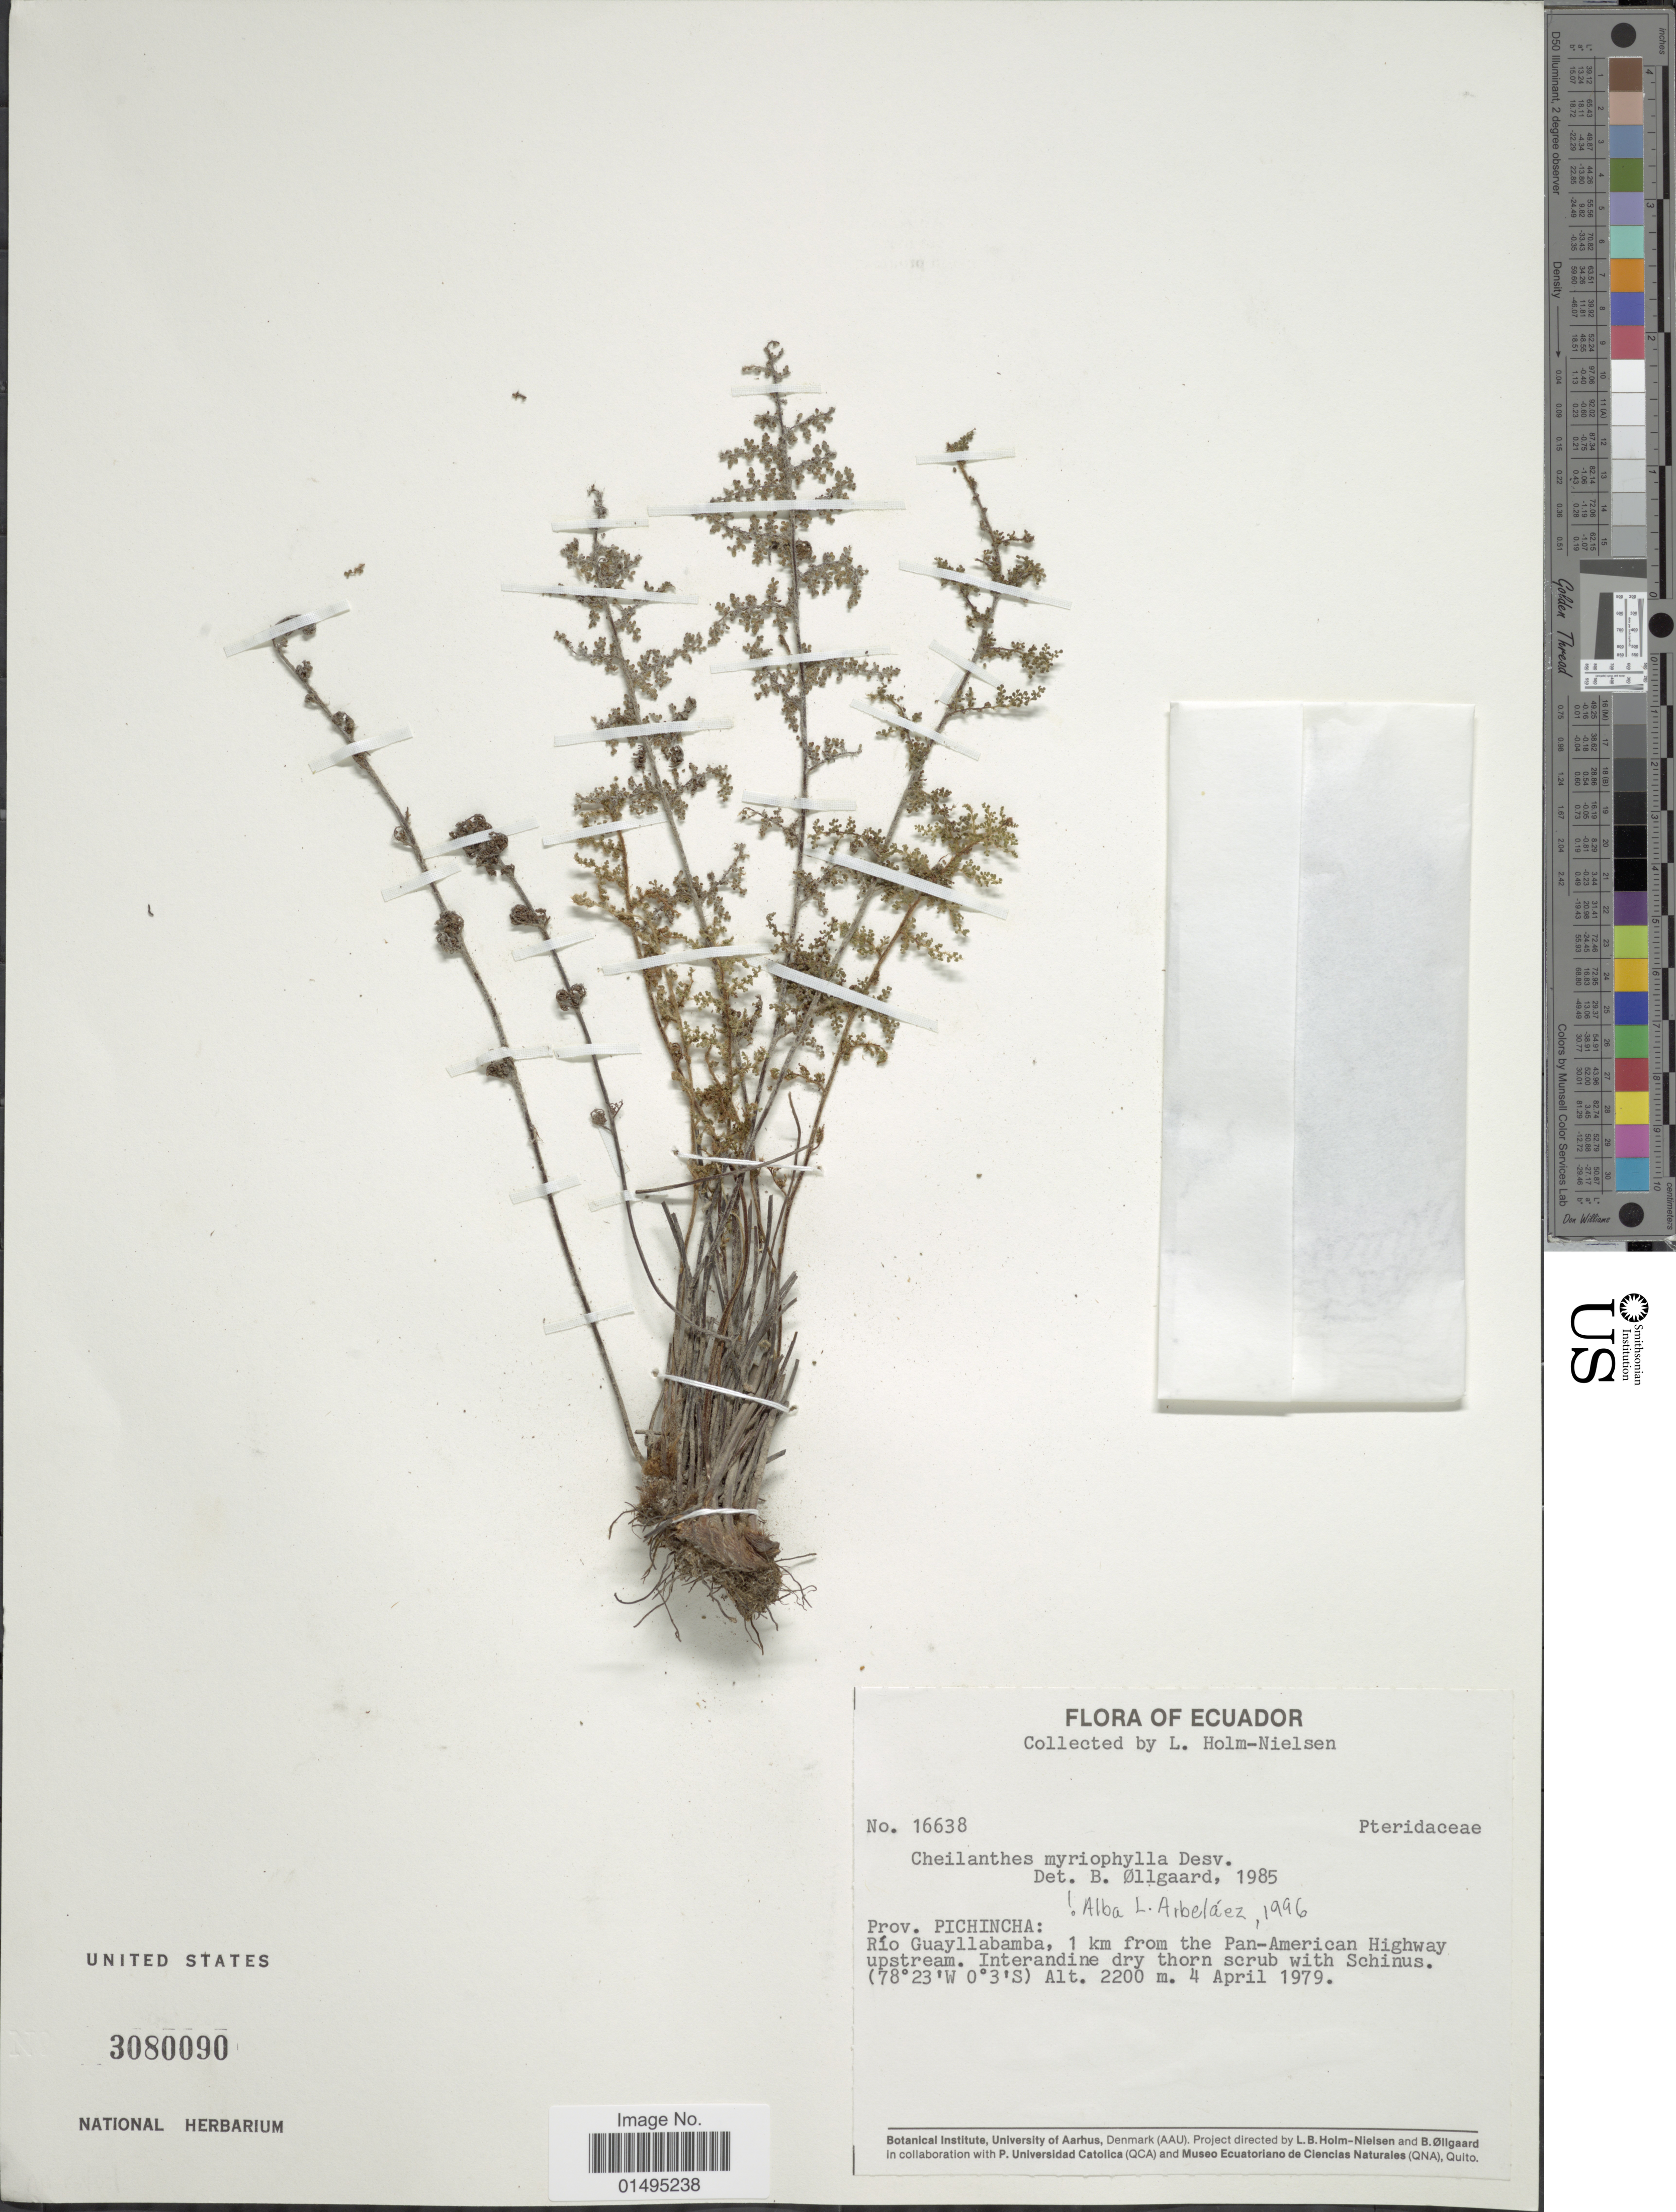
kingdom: Plantae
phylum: Tracheophyta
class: Polypodiopsida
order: Polypodiales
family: Pteridaceae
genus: Myriopteris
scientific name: Myriopteris myriophylla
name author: (Desv.) J. Sm.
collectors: L. B. Holm-Nielsen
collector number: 16638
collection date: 1996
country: Ecuador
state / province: Pichincha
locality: Prov. Pichincha, Rio Guayllabamba, 1 km from the Pan-American Highway upstream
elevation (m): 2200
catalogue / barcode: US 3080090